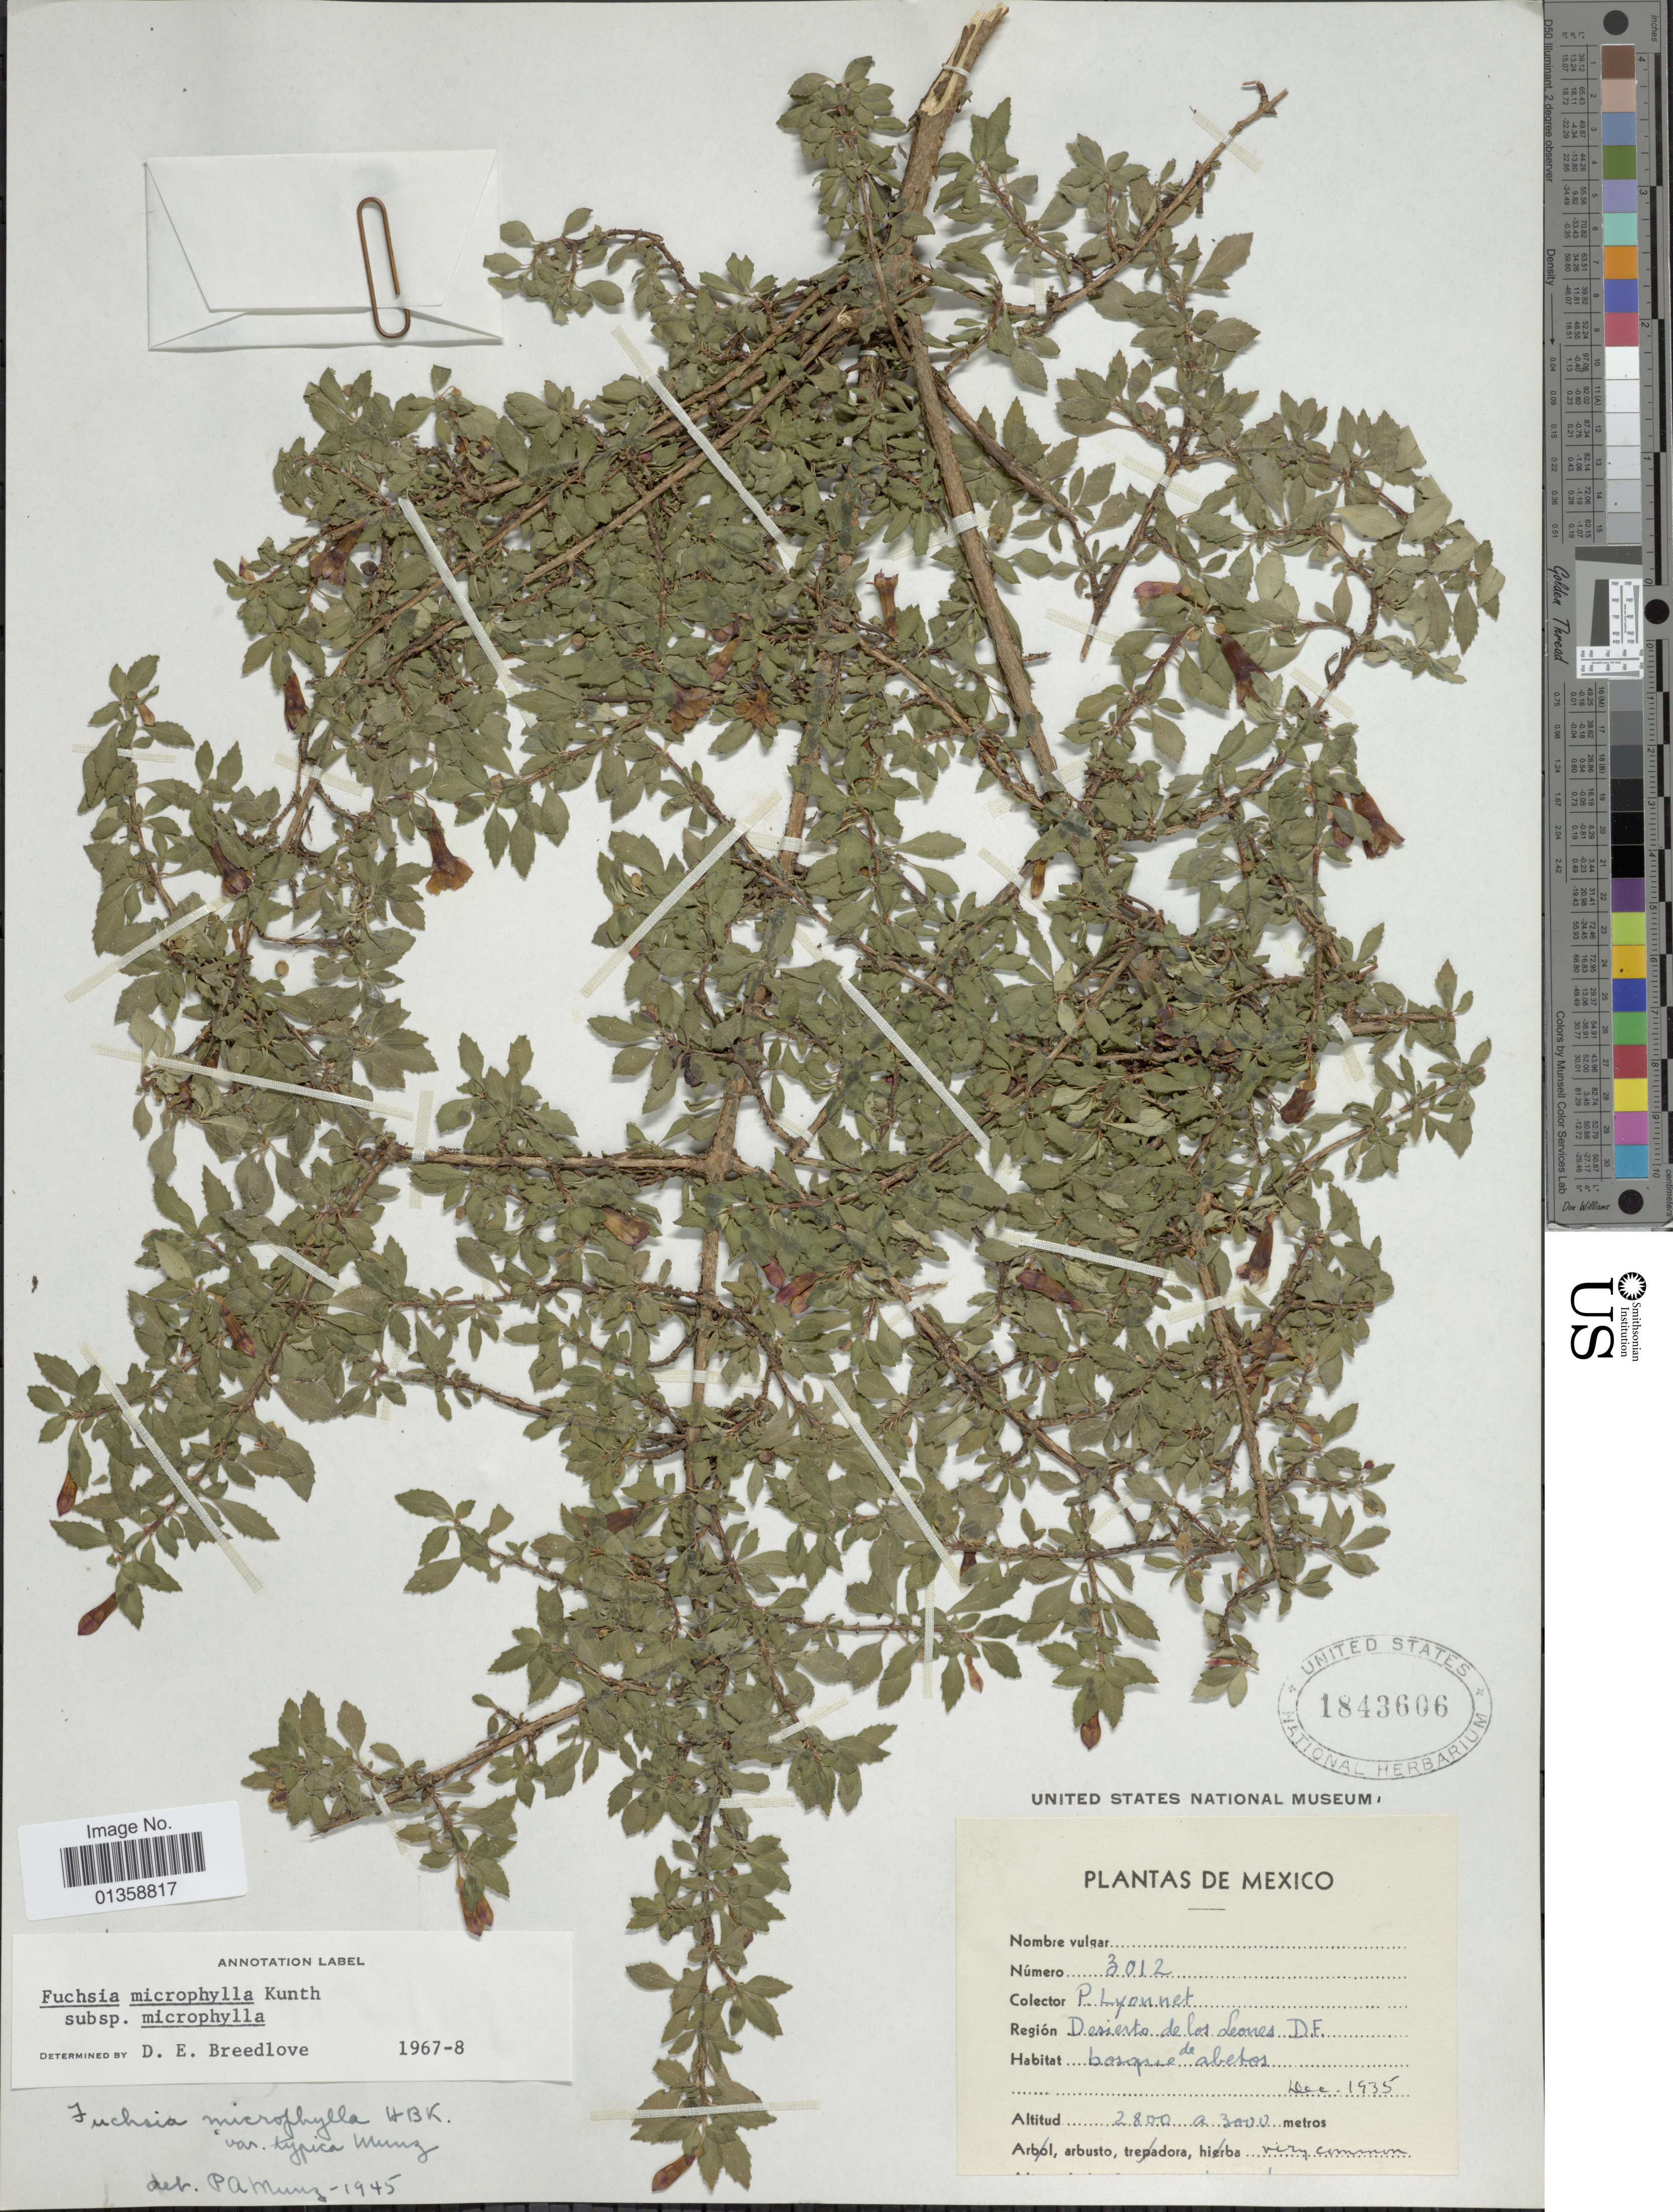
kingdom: Plantae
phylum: Tracheophyta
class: Magnoliopsida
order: Myrtales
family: Onagraceae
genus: Fuchsia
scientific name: Fuchsia microphylla subsp. microphylla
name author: Kunth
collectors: P. Lyonnet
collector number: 3012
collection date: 1935-12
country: Mexico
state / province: Distrito Federal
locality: Desierto de los Leones DF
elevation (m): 2800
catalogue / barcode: US 1843606